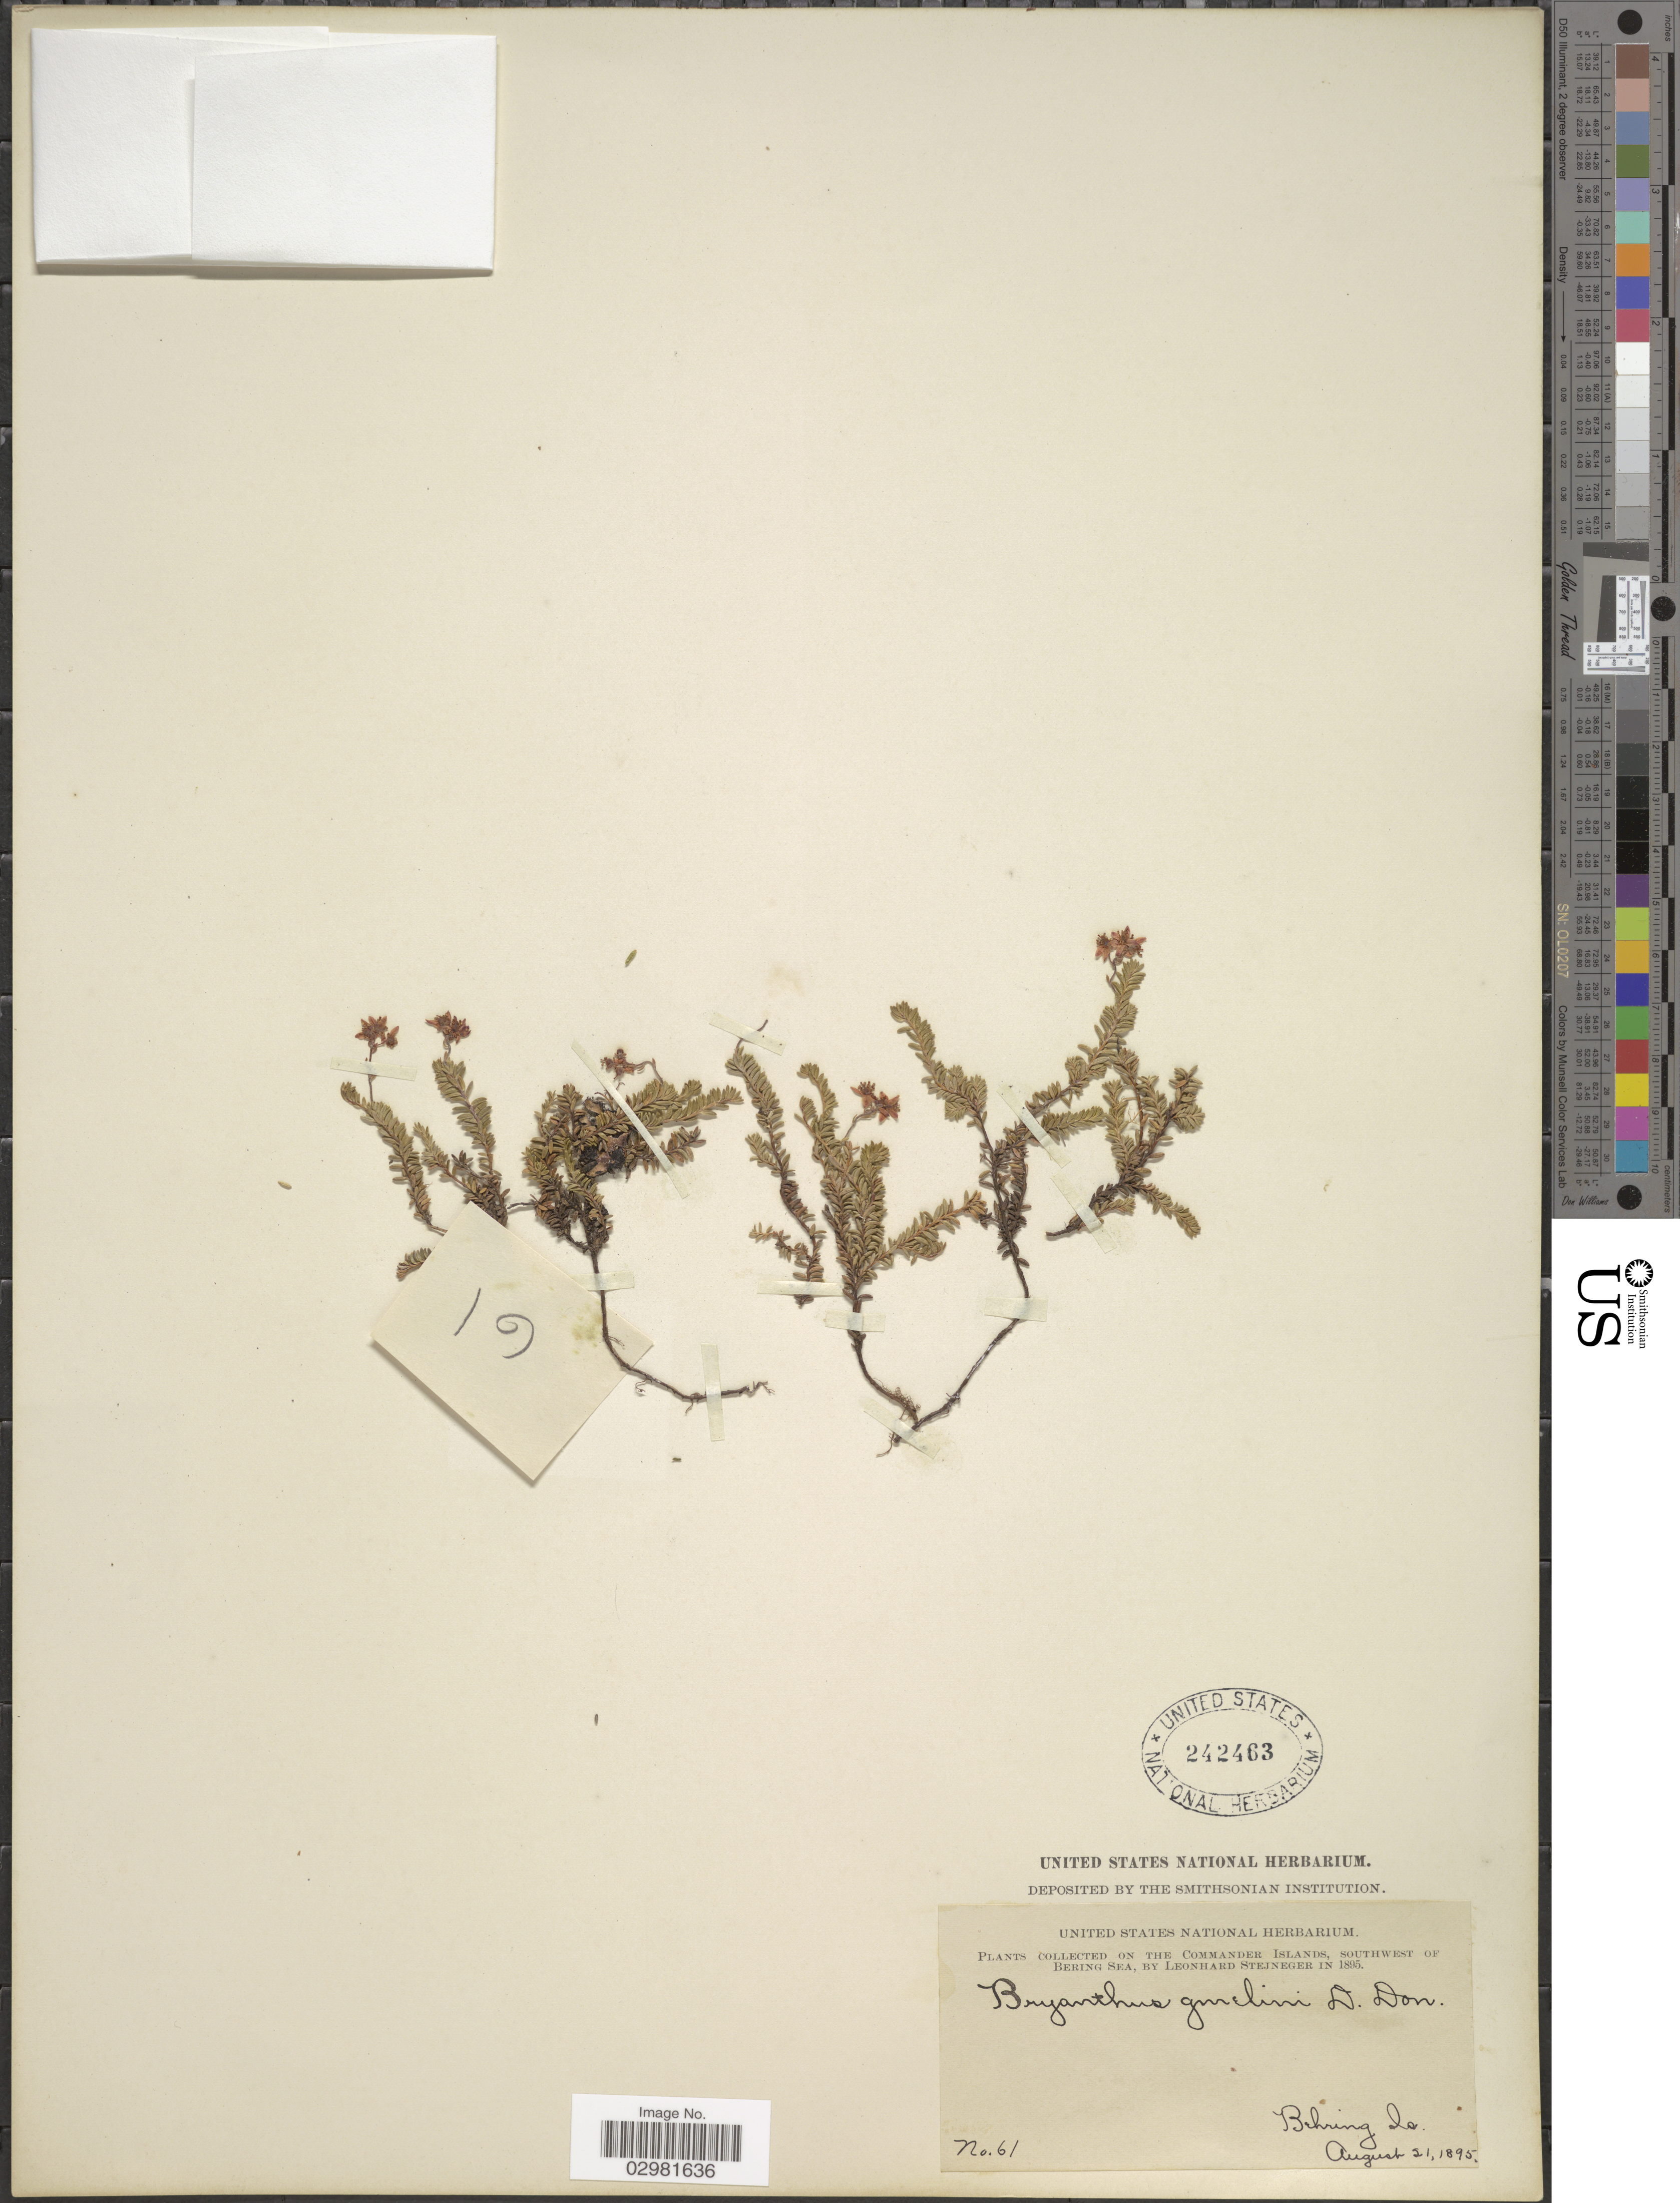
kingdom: Plantae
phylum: Tracheophyta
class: Magnoliopsida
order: Ericales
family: Ericaceae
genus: Bryanthus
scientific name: Bryanthus gmelinii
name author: D. Don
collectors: L. Stejneger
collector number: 61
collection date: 1895-08-21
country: Russian Federation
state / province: Kamchatka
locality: On the Commander Islands, southwest of Bering Sea. Behring Is.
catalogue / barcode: US 242463